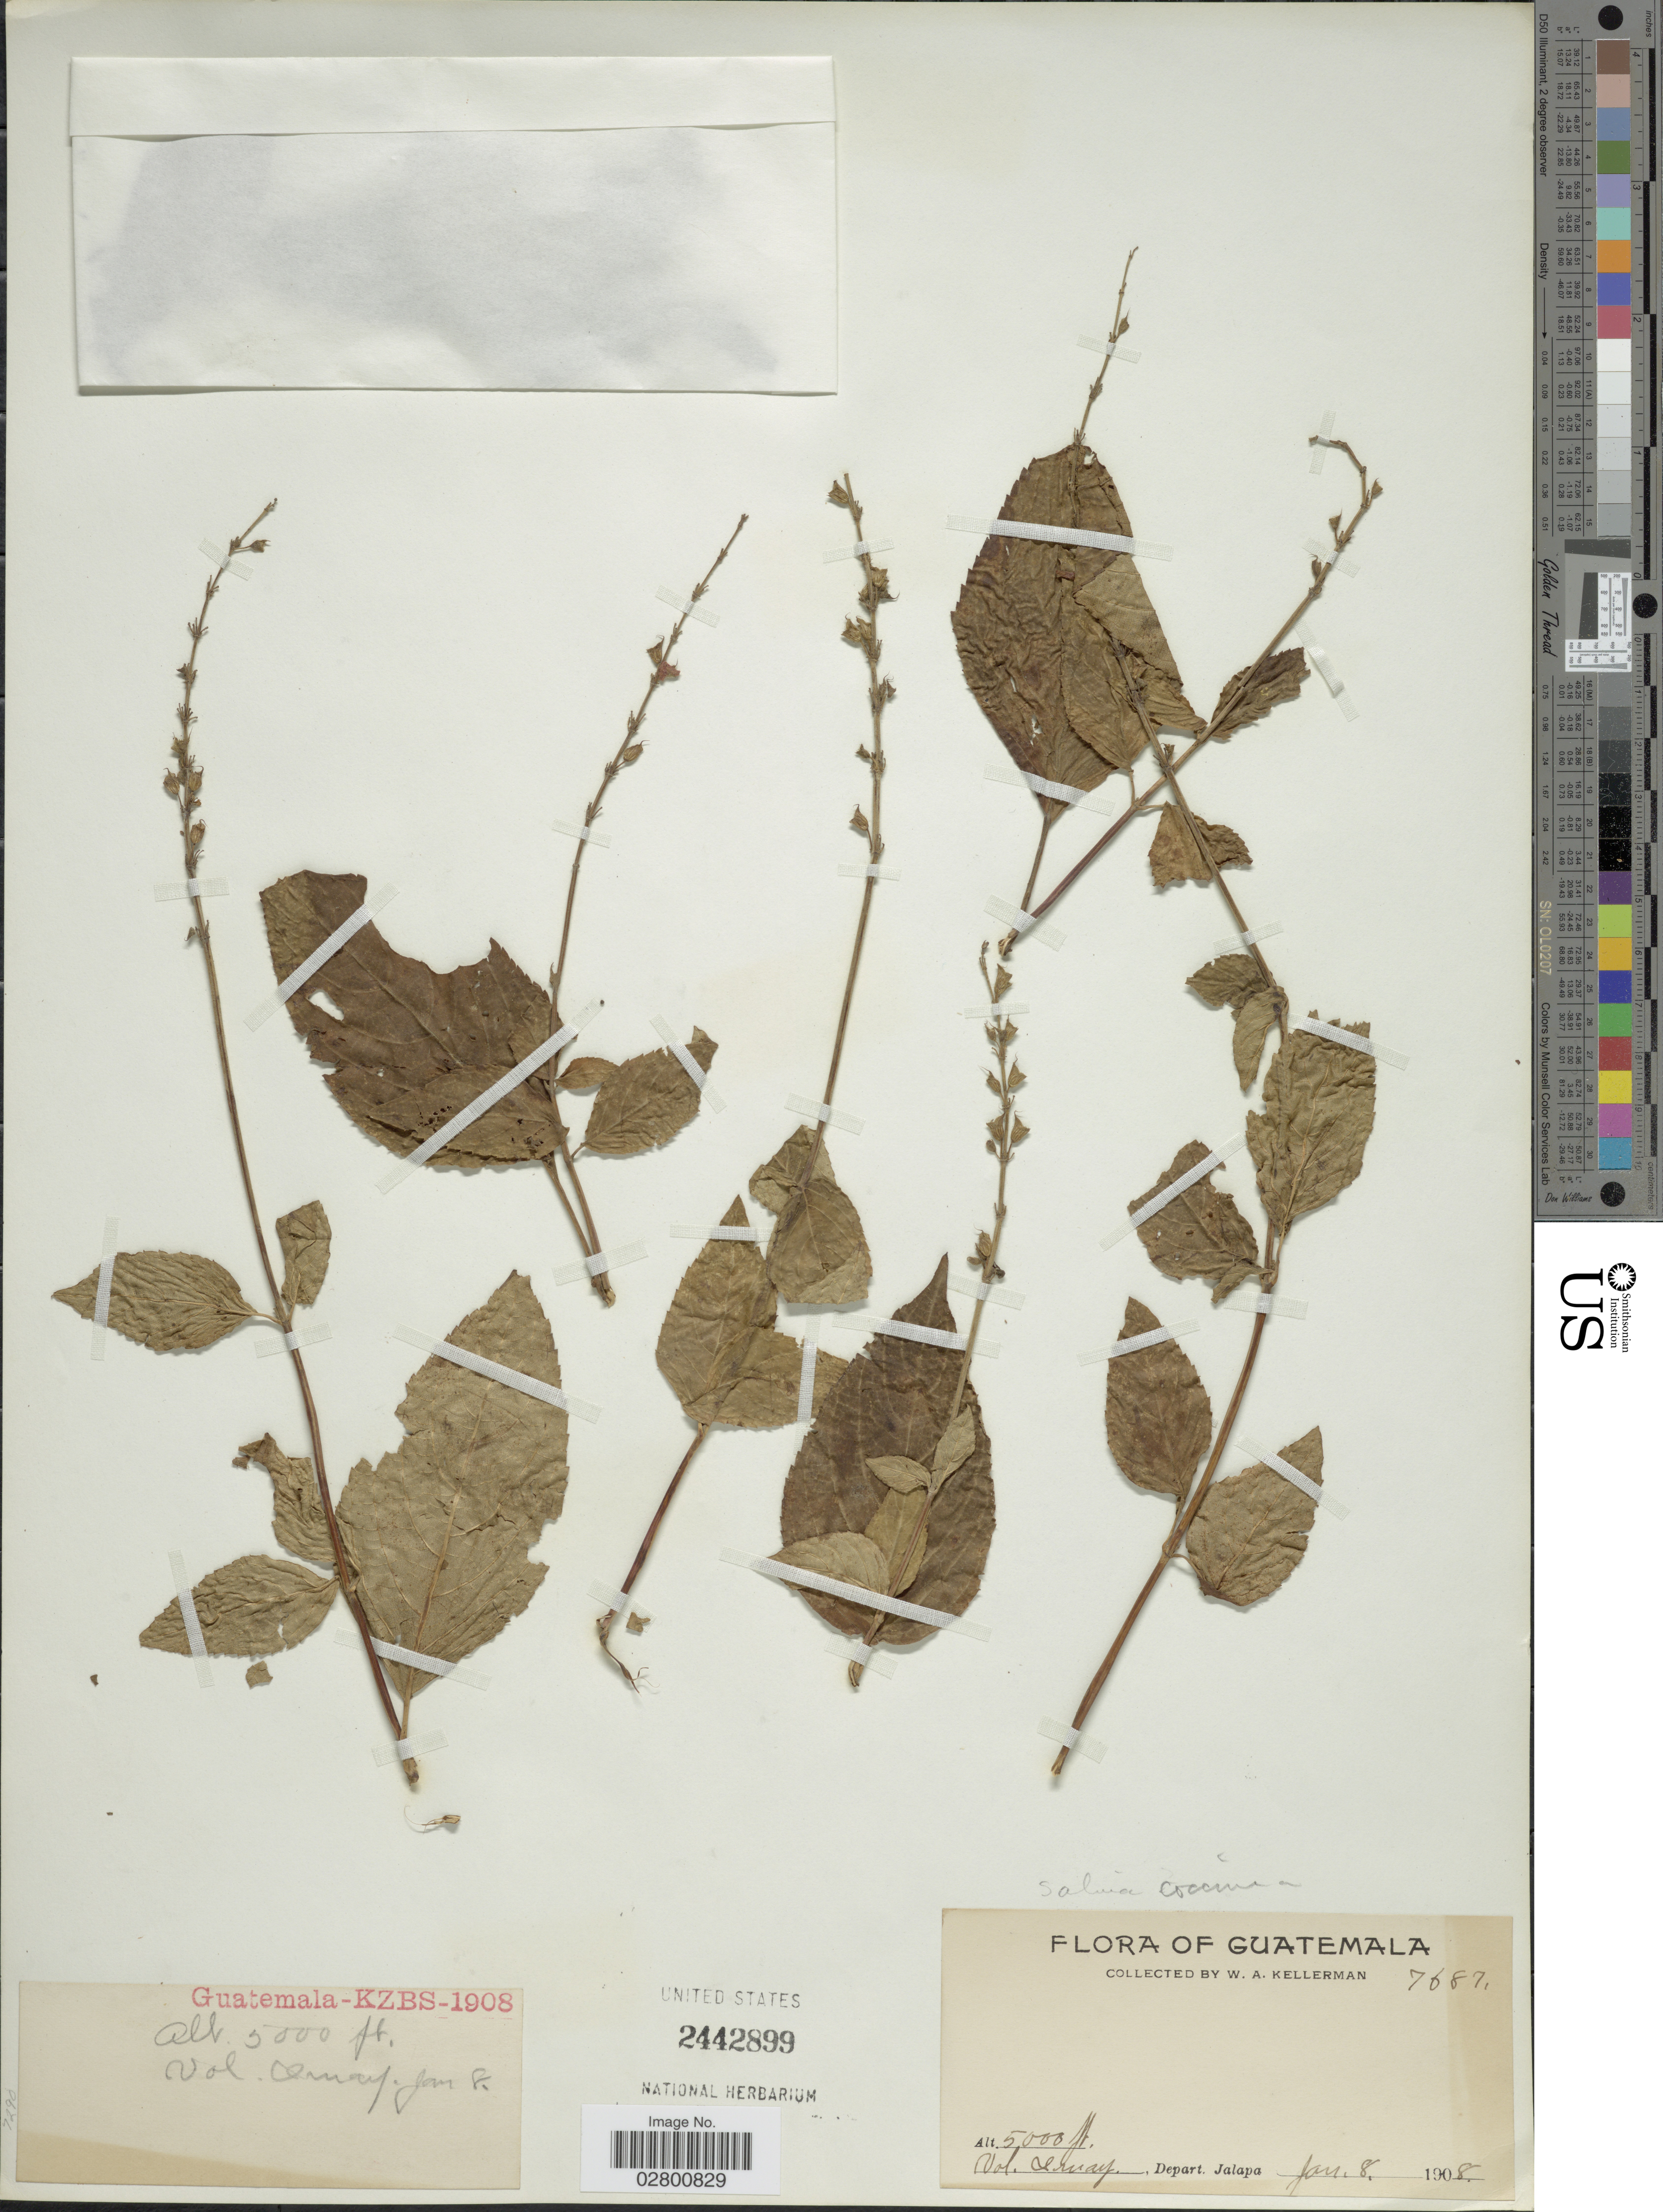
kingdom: Plantae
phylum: Tracheophyta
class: Magnoliopsida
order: Lamiales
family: Lamiaceae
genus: Salvia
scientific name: Salvia coccinea 'Naples Lavender'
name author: L. f. ex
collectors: W. Kellerman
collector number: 7687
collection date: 1908-01-08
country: Guatemala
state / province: Jalapa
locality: Vol. Jumay. Depart. Jalapa.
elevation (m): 1524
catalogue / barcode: US 2442899